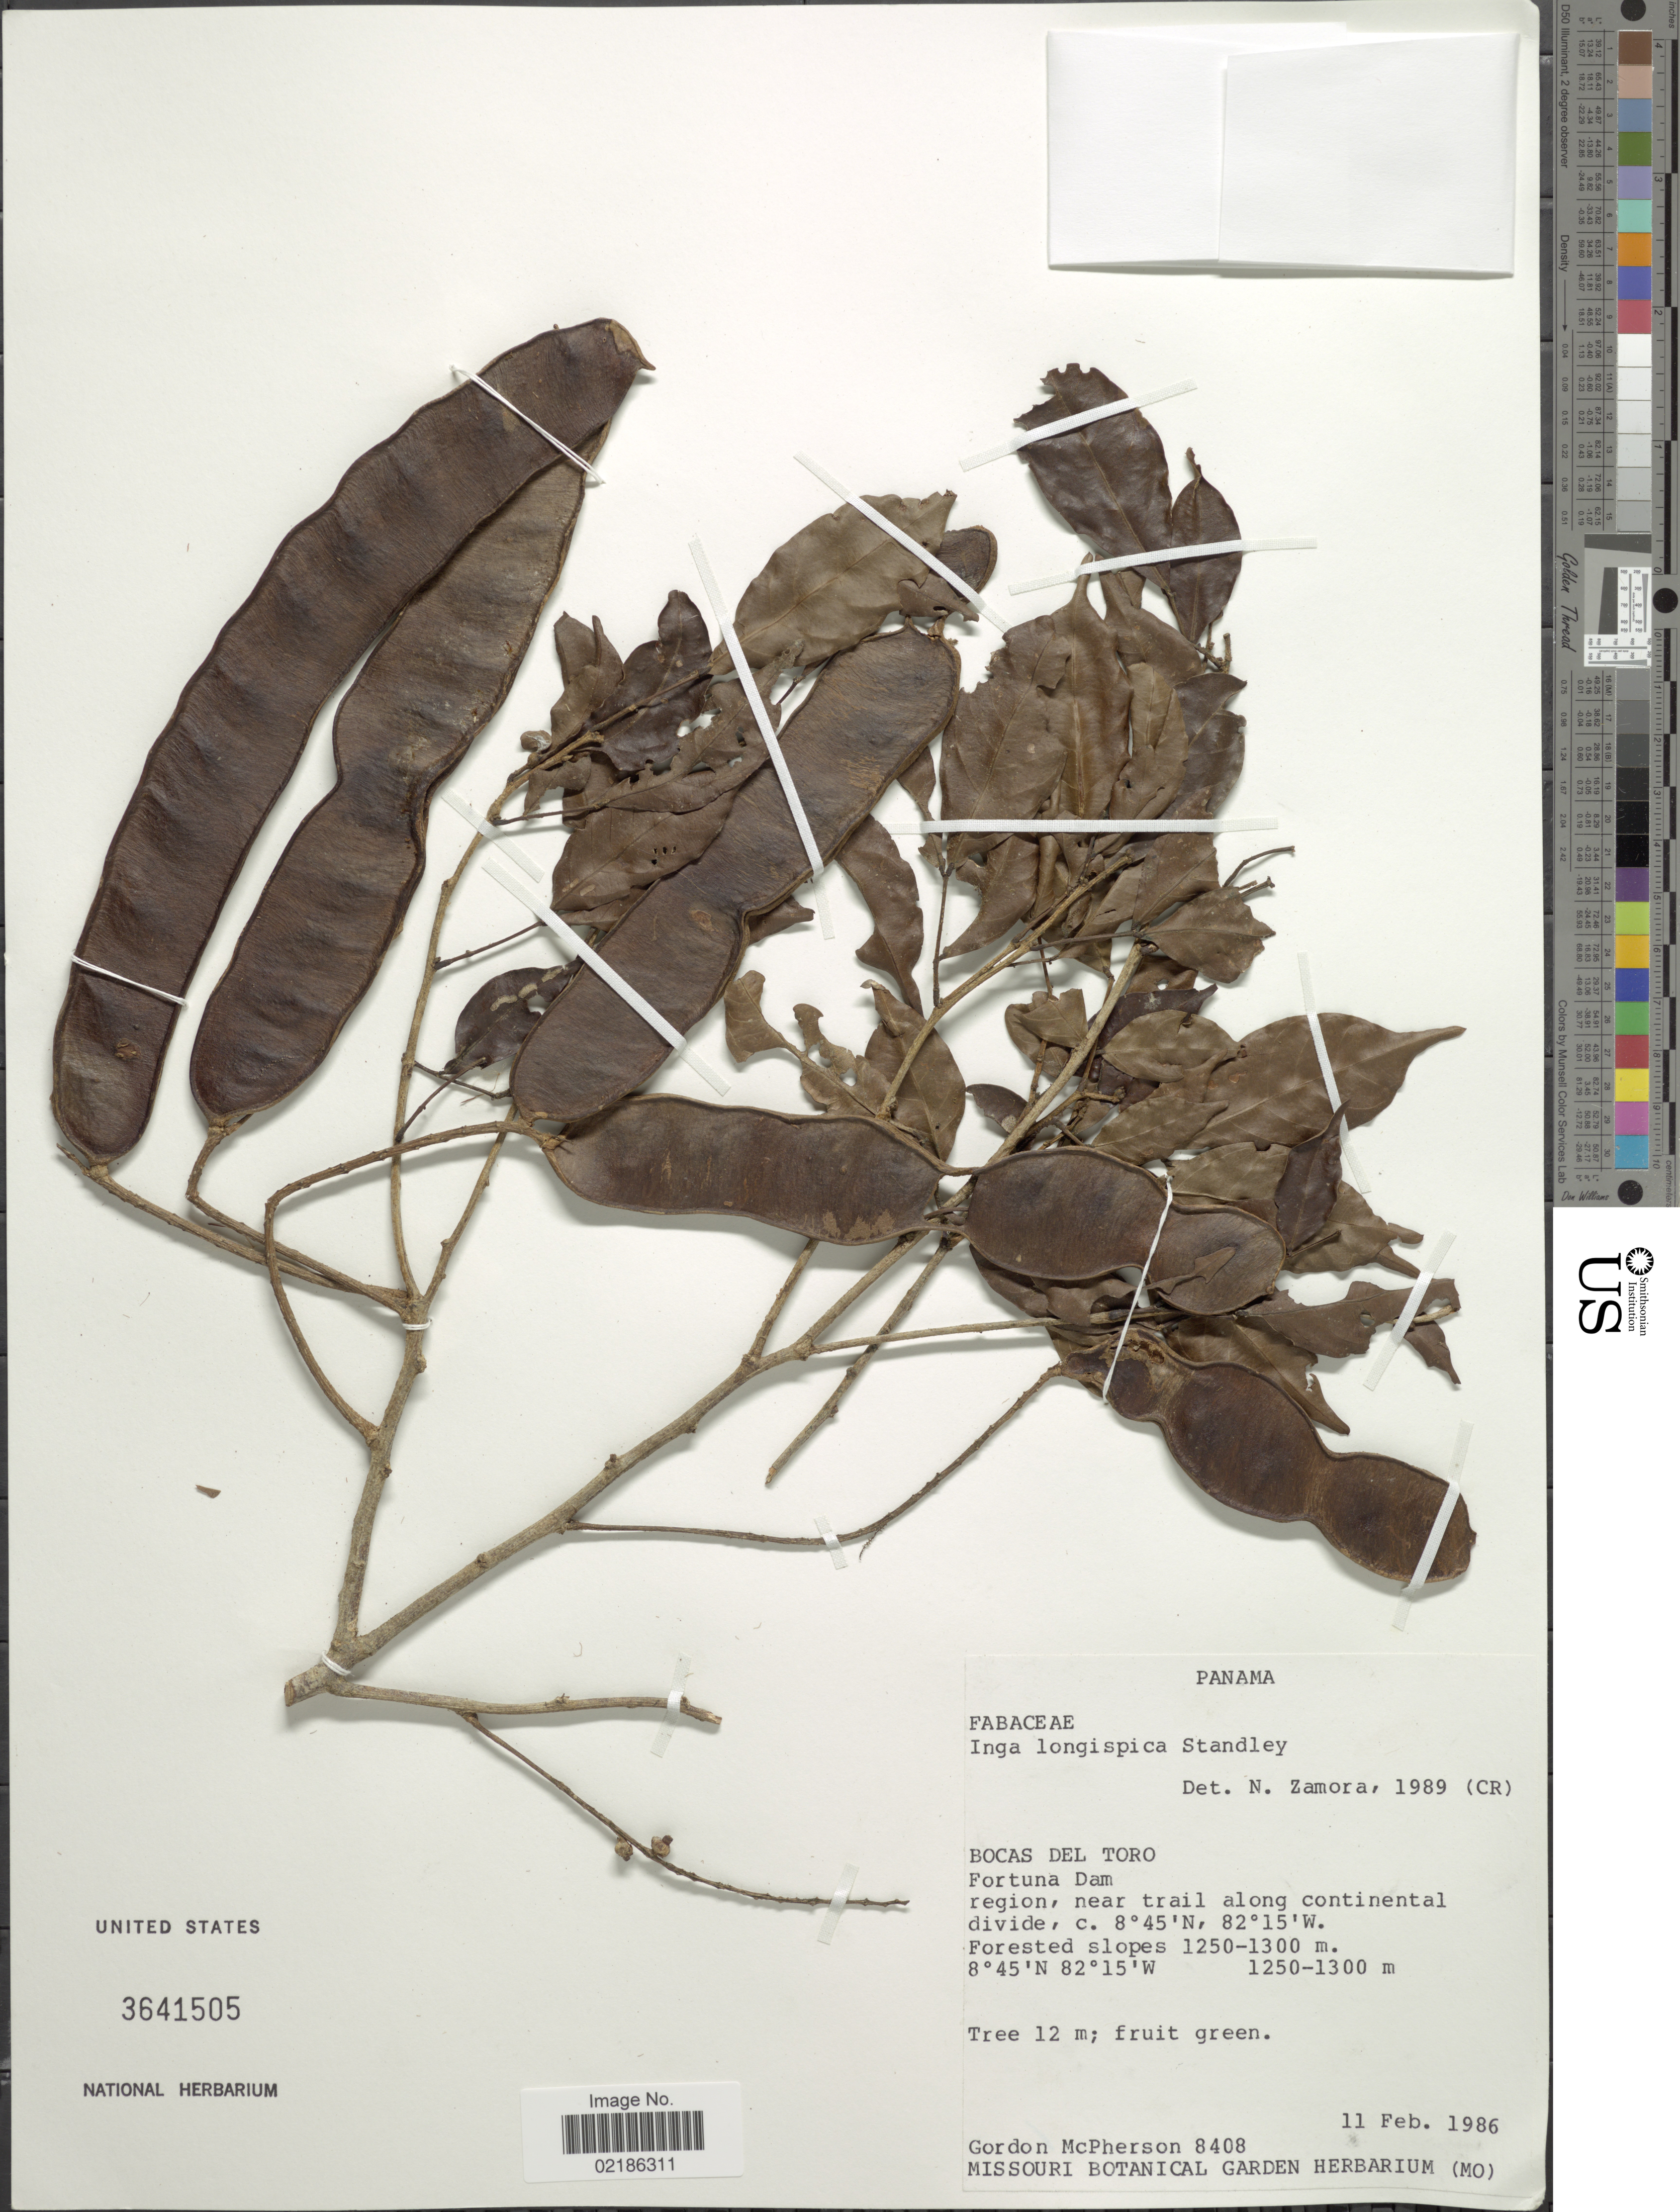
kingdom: Plantae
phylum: Tracheophyta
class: Magnoliopsida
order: Fabales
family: Fabaceae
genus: Inga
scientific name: Inga longispica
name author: Standl.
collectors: G. D. McPherson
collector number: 8408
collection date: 1986-02-11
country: Panama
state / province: Bocas del Toro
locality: Fortuna Dam region, neartrail along continental divide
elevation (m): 1250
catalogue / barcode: US 3641505